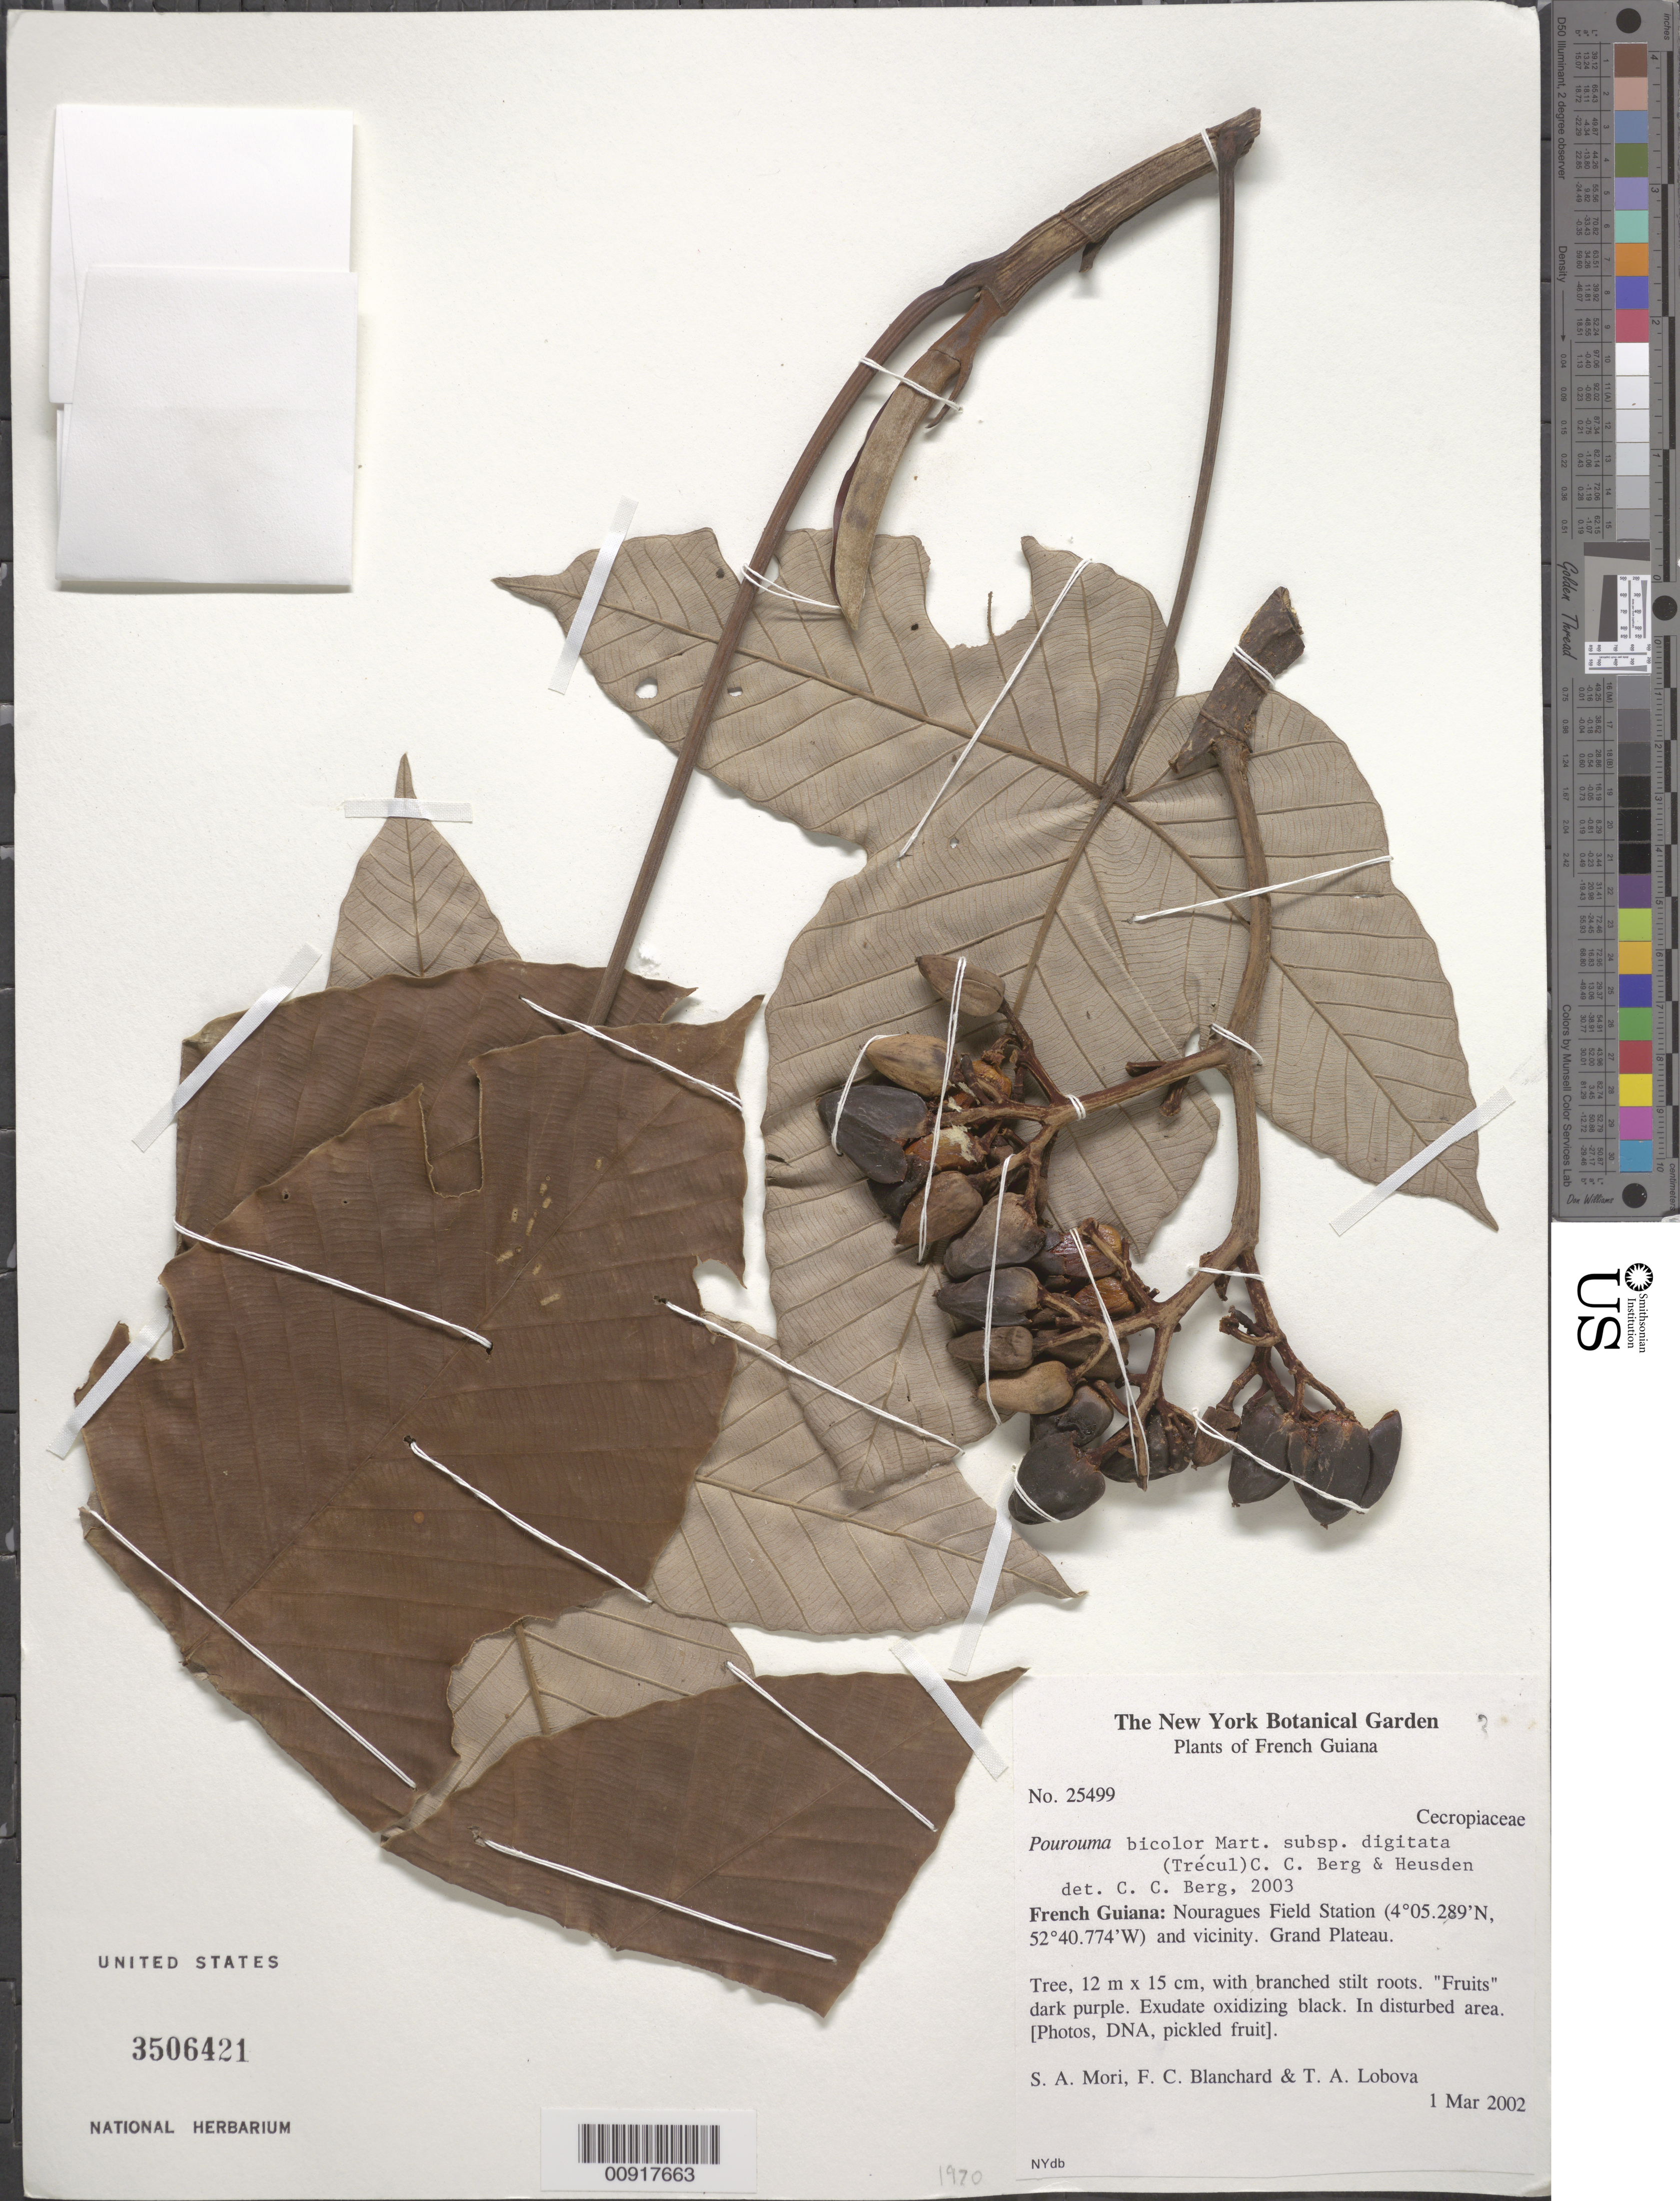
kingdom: Plantae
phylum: Tracheophyta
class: Magnoliopsida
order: Rosales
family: Urticaceae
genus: Pourouma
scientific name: Pourouma bicolor subsp. digitata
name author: (Trécul) C.C. Berg & Heusden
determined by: Berg, C. C.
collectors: S. Mori, F. Blanchard & T. Lobova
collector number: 25499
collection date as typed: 1-Mar-02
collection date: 2002-03-01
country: French Guiana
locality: Nouragues Field Station and vicinity; Grand Plateau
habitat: Disturbed area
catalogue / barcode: US 3506421